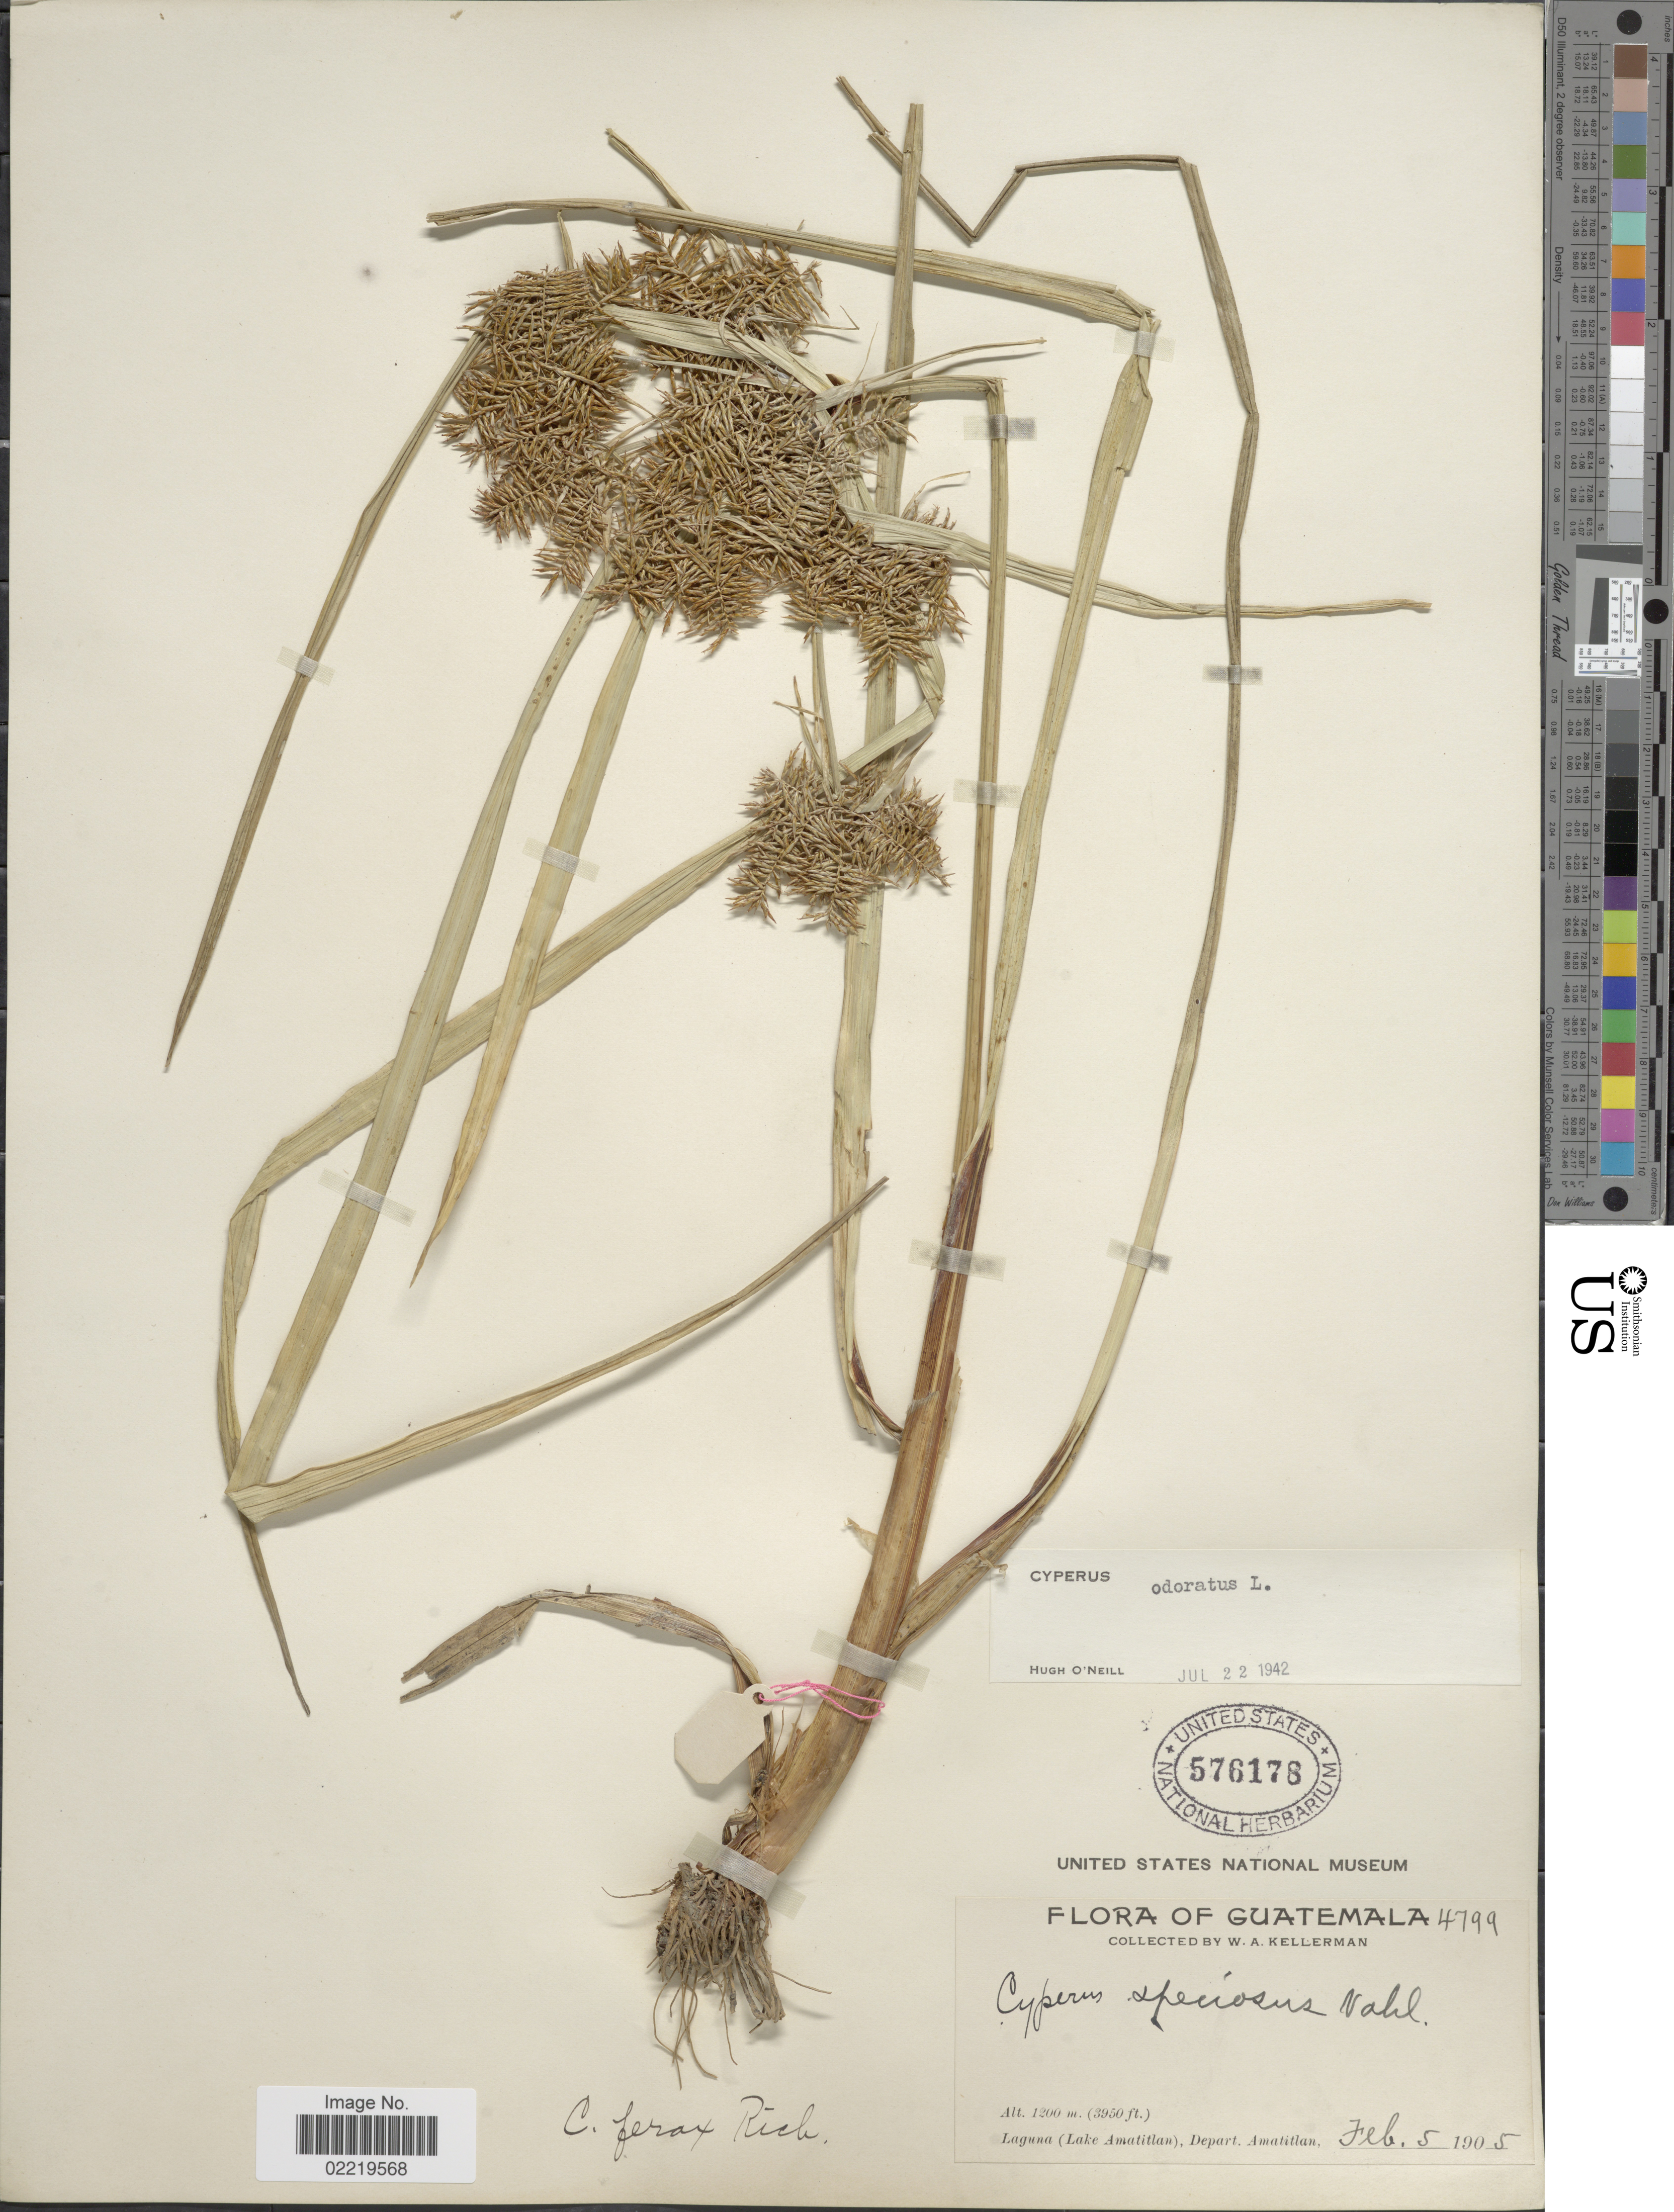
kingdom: Plantae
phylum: Tracheophyta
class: Liliopsida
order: Poales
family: Cyperaceae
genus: Cyperus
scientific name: Cyperus odoratus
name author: L.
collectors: W. Kellerman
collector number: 4799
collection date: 1905-02-05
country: Guatemala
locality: Laguna (Lake Amatitlan), Depart. Amatitlan.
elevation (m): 1200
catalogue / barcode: US 576178